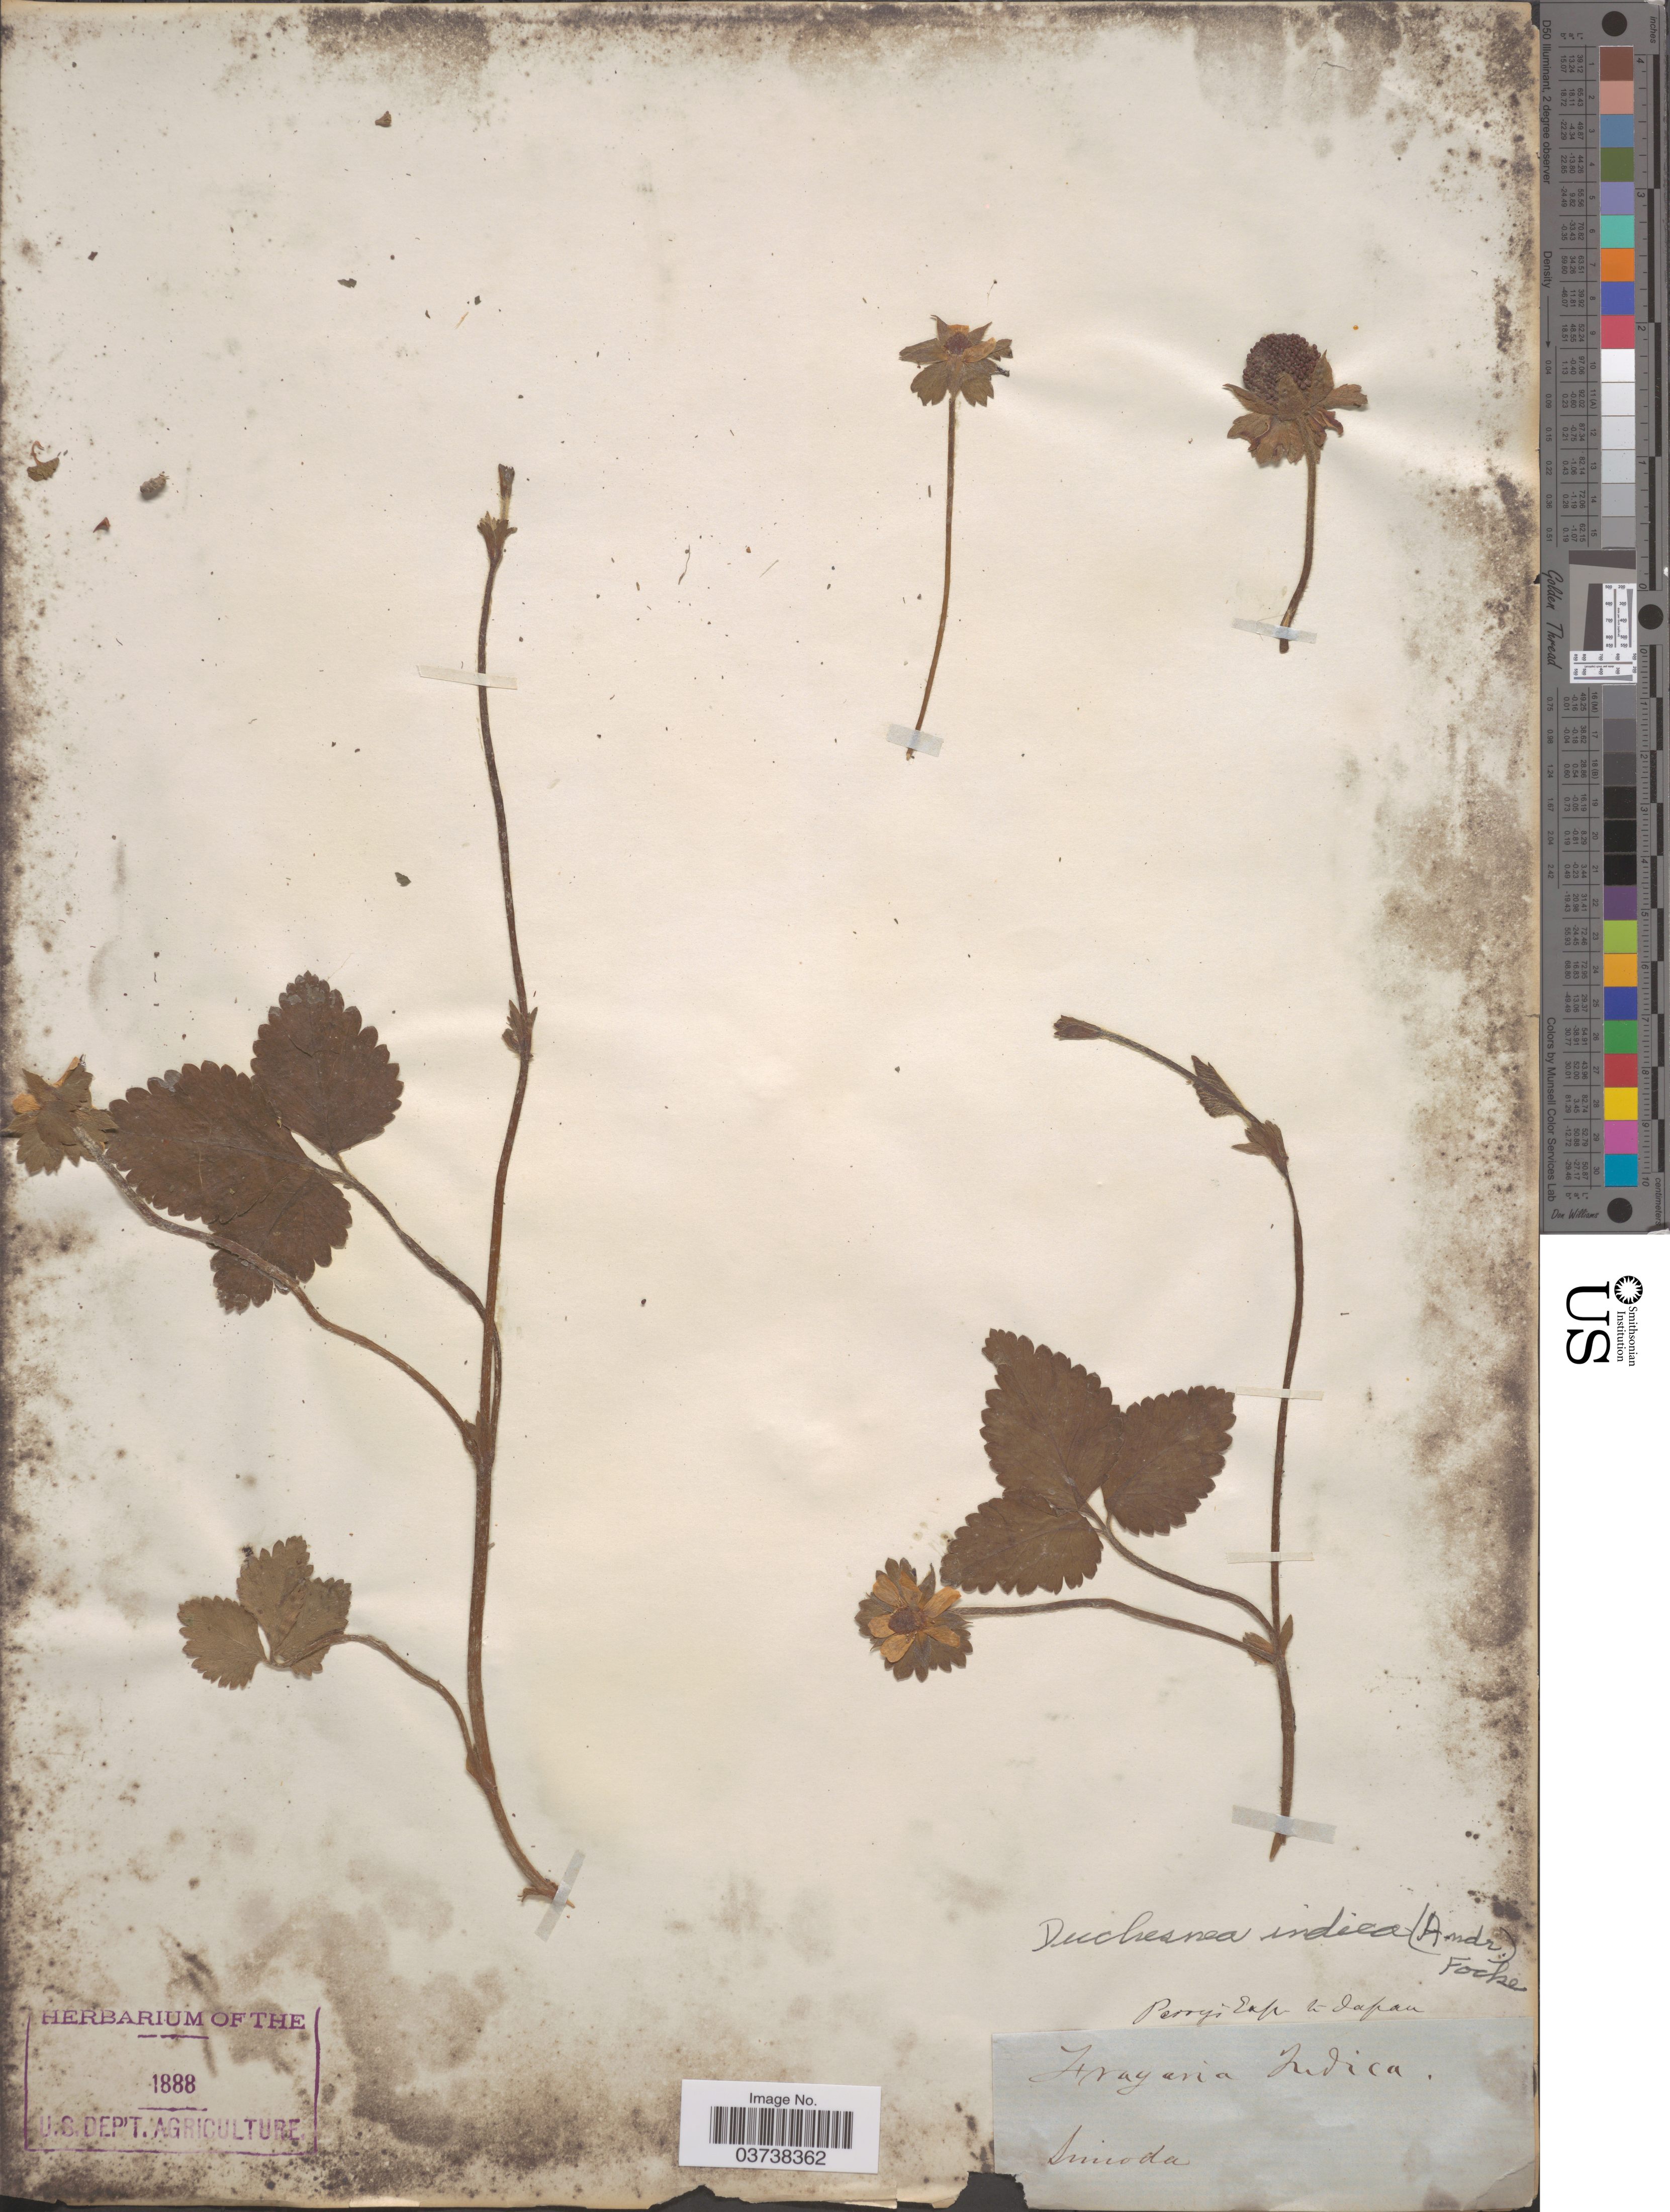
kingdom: Plantae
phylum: Tracheophyta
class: Magnoliopsida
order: Rosales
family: Rosaceae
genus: Potentilla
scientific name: Potentilla indica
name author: (Andrews) Th. Wolf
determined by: Strong, Mark T., (BOT), Smithsonian Institution - National Museum of Natural History (UNITED STATES)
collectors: -- Perry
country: Japan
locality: Simoda.